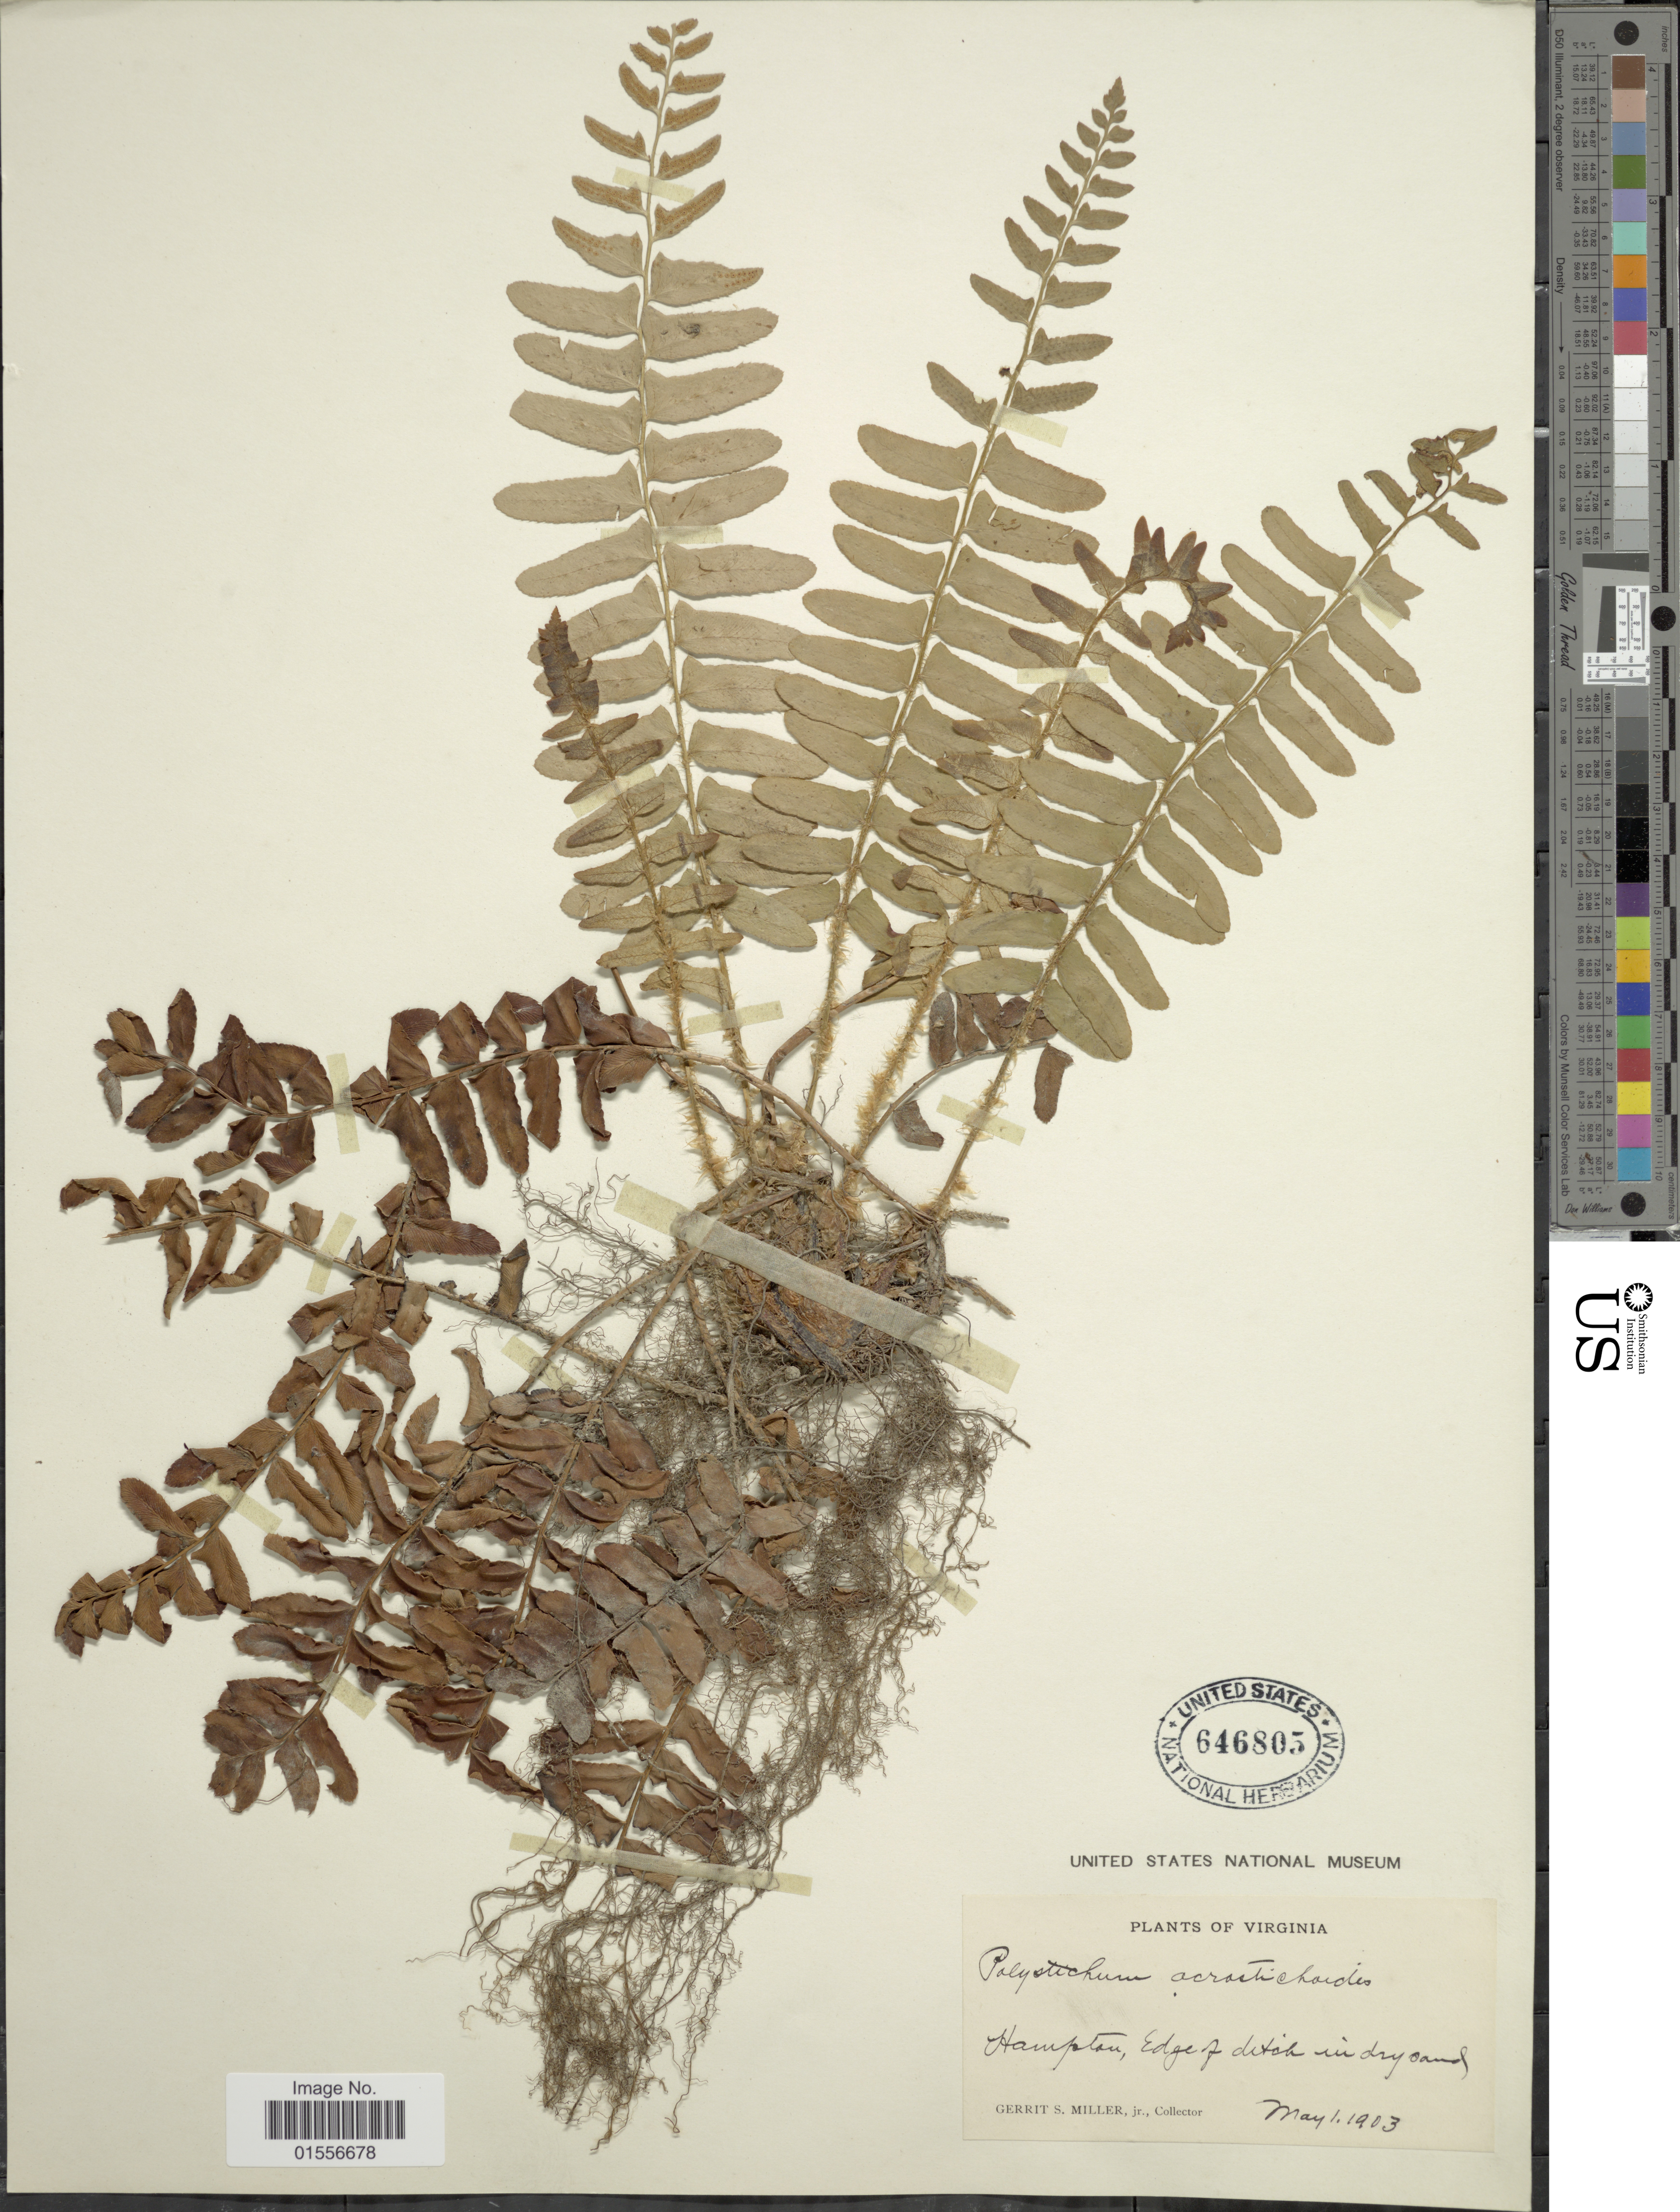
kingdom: Plantae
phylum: Tracheophyta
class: Polypodiopsida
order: Polypodiales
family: Dryopteridaceae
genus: Polystichum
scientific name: Polystichum acrostichoides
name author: (Michx.) Schott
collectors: G. S. Miller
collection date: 1903-05-01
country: United States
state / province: Virginia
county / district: City of Hampton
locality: Hampton, Edge of ditch in dry sand.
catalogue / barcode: US 646805